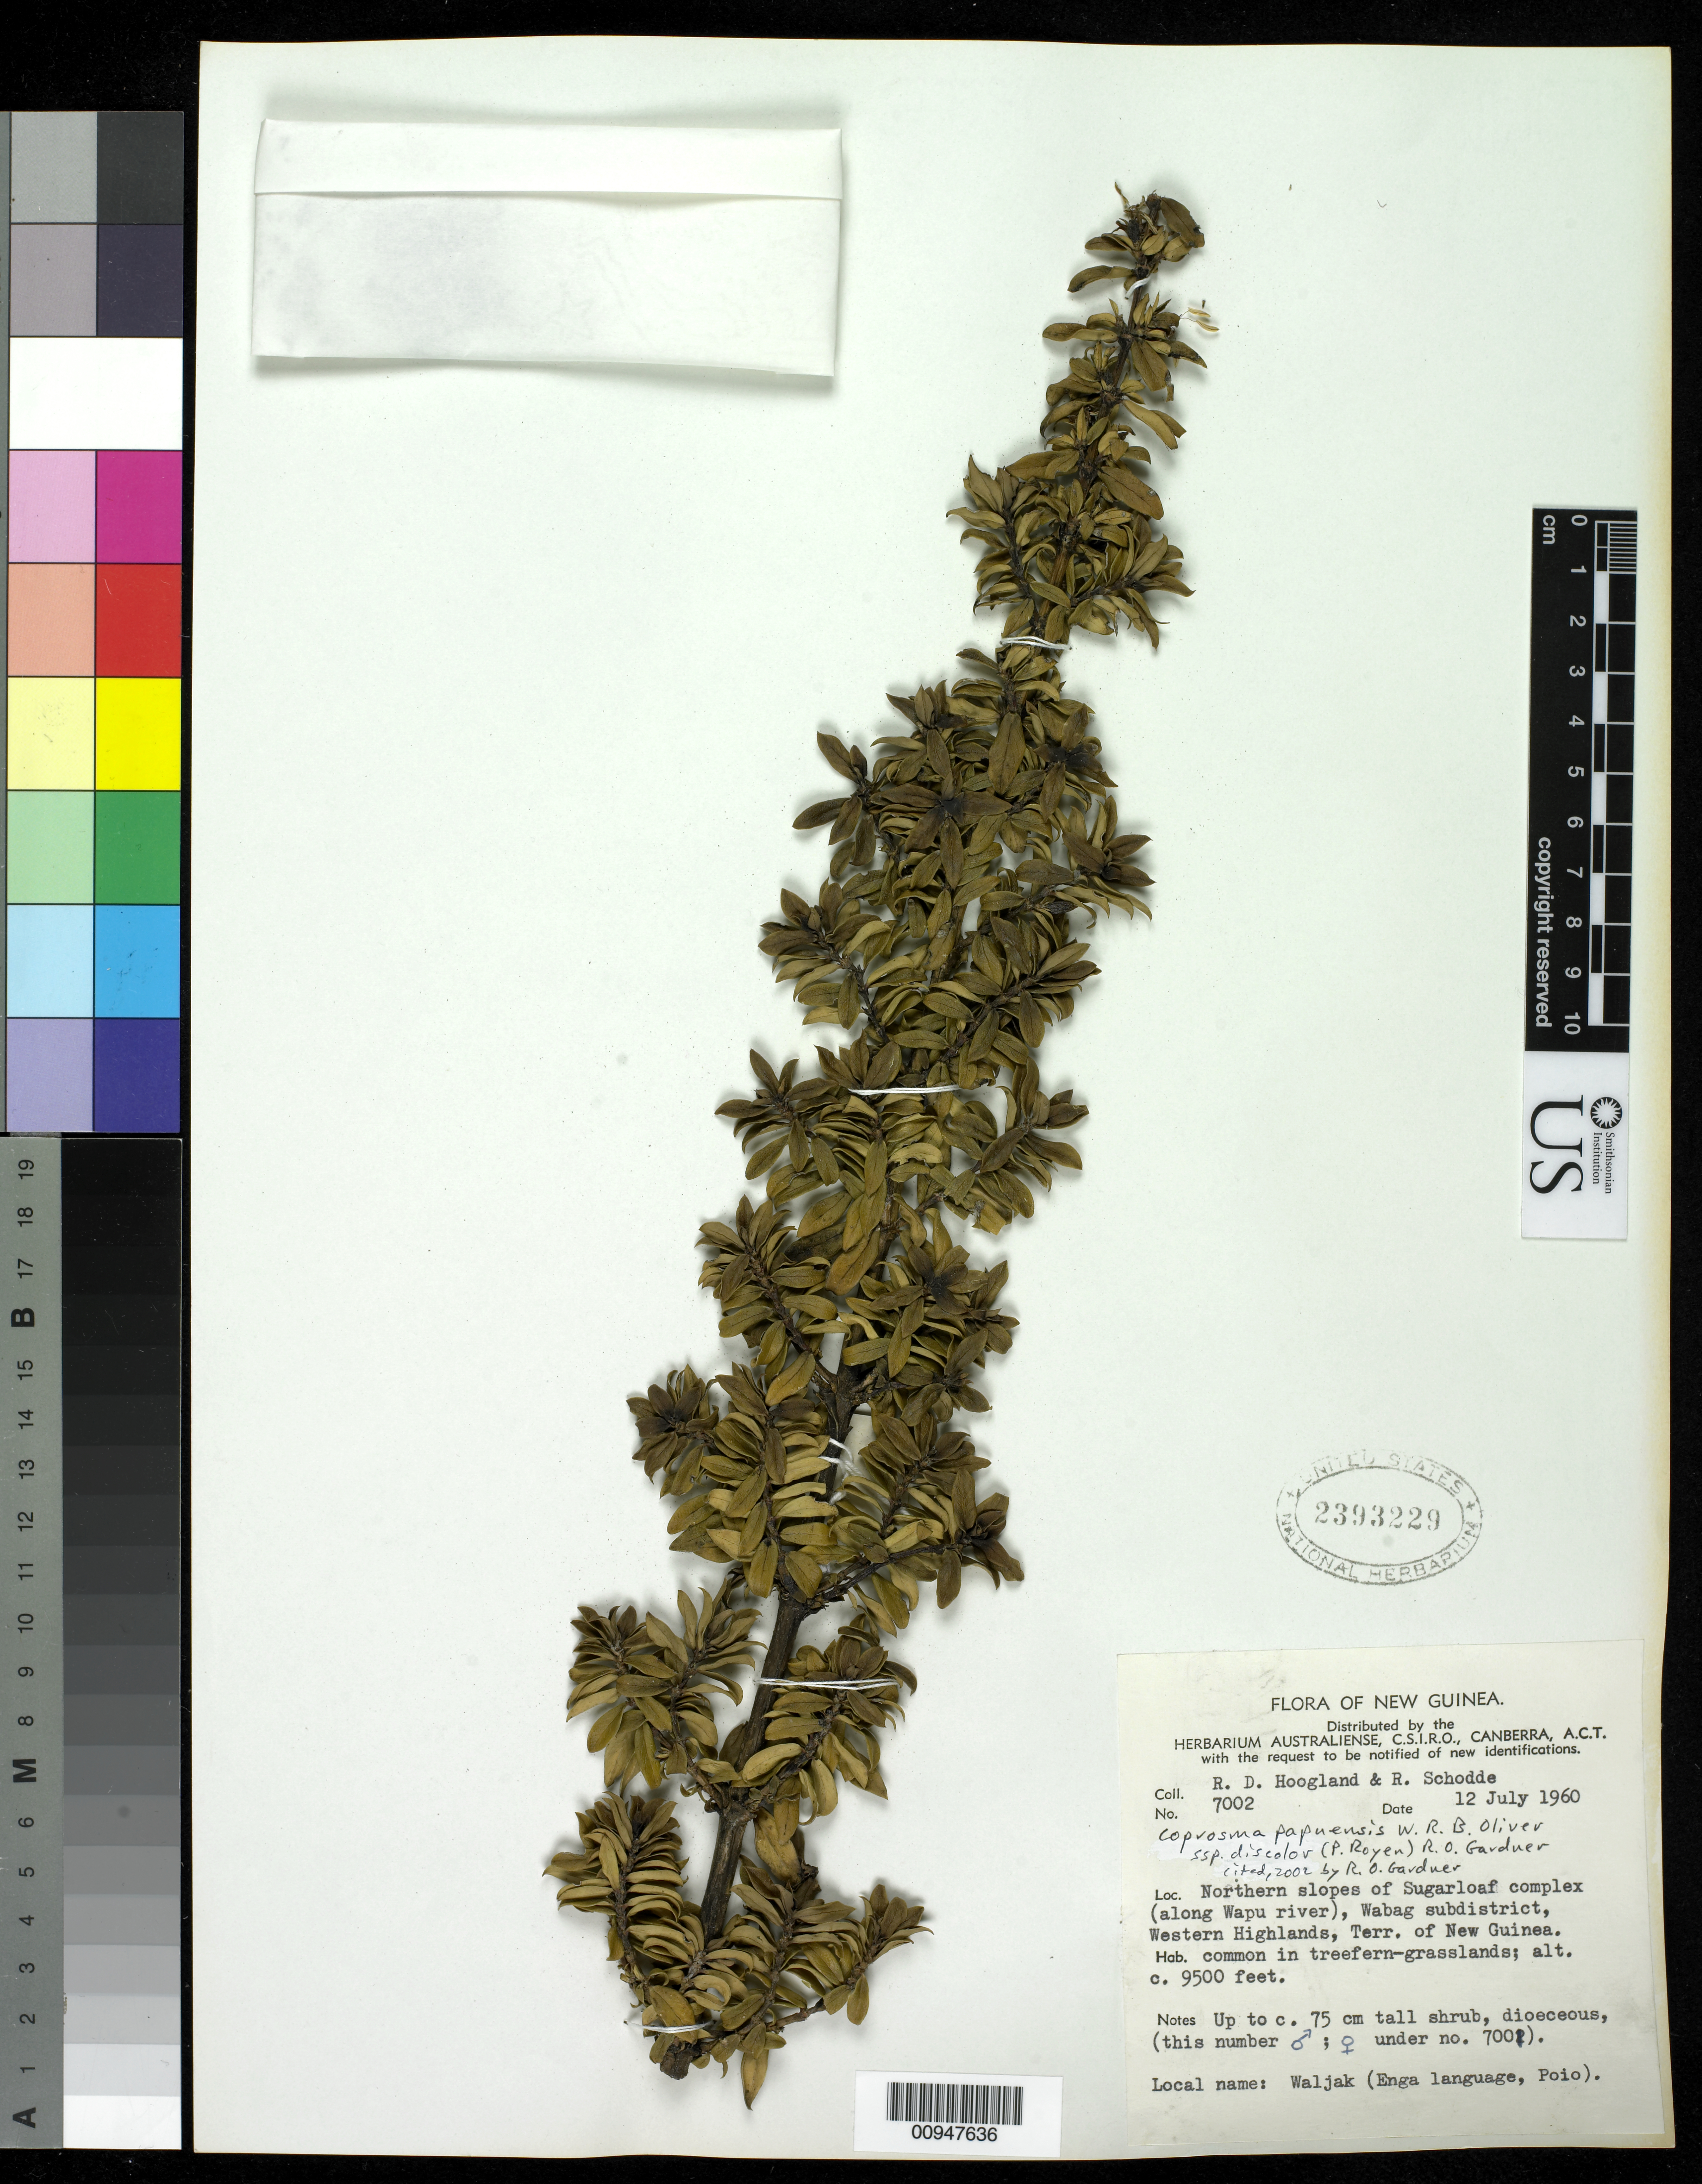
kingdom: Plantae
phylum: Tracheophyta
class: Magnoliopsida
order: Gentianales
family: Rubiaceae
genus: Coprosma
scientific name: Coprosma papuensis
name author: W.R.B. Oliv.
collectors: R. D. Hoogland & R. Schodde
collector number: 7002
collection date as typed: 12 Jul 1960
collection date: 1960-07-12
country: Papua New Guinea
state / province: Enga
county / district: Wabag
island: New Guinea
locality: Northern slopes of Sugarloaf complex (along Wapu river), Wabag subdistrict, Western Highlands, ter. of New Guinea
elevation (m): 2896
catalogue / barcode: US 2393229